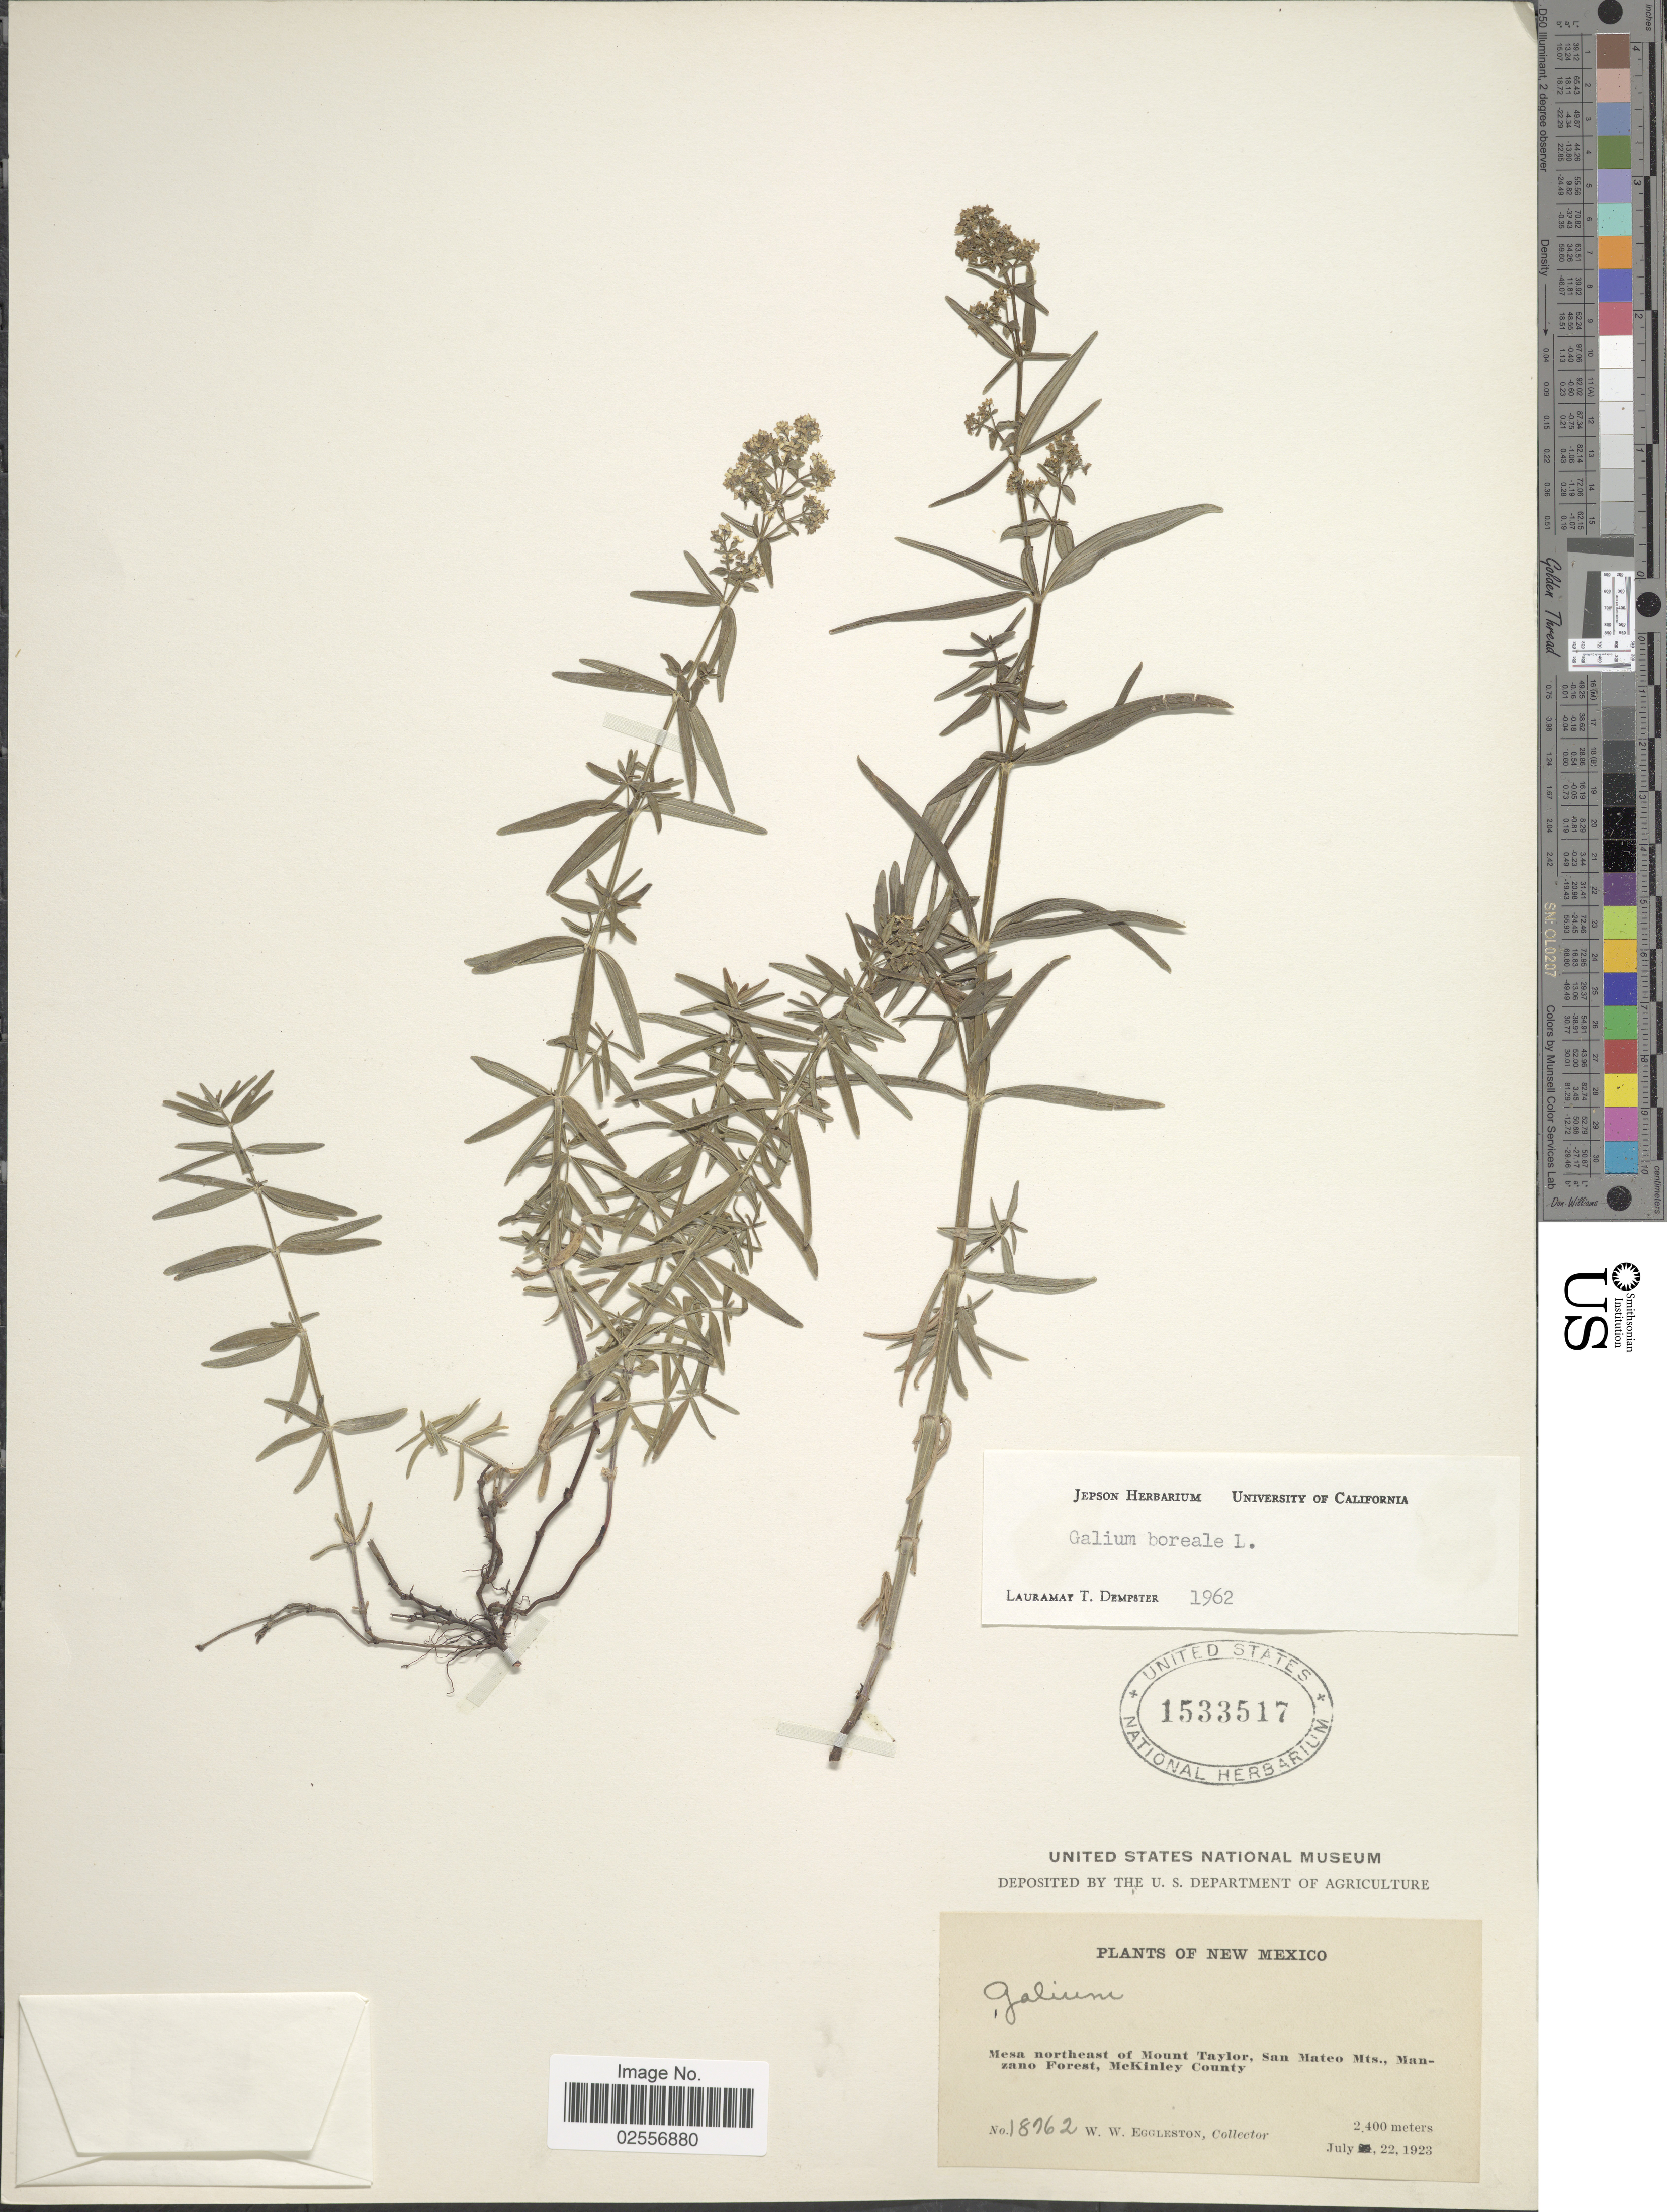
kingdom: Plantae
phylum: Tracheophyta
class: Magnoliopsida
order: Gentianales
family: Rubiaceae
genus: Galium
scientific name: Galium boreale L.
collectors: W. W. Eggleston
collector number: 18962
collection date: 1923-07-22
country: United States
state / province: New Mexico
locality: Mesa northeast of Mount Taylor, San Mateo Mts., Manzano Forest, McKinley County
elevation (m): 2400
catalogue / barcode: US 1533517